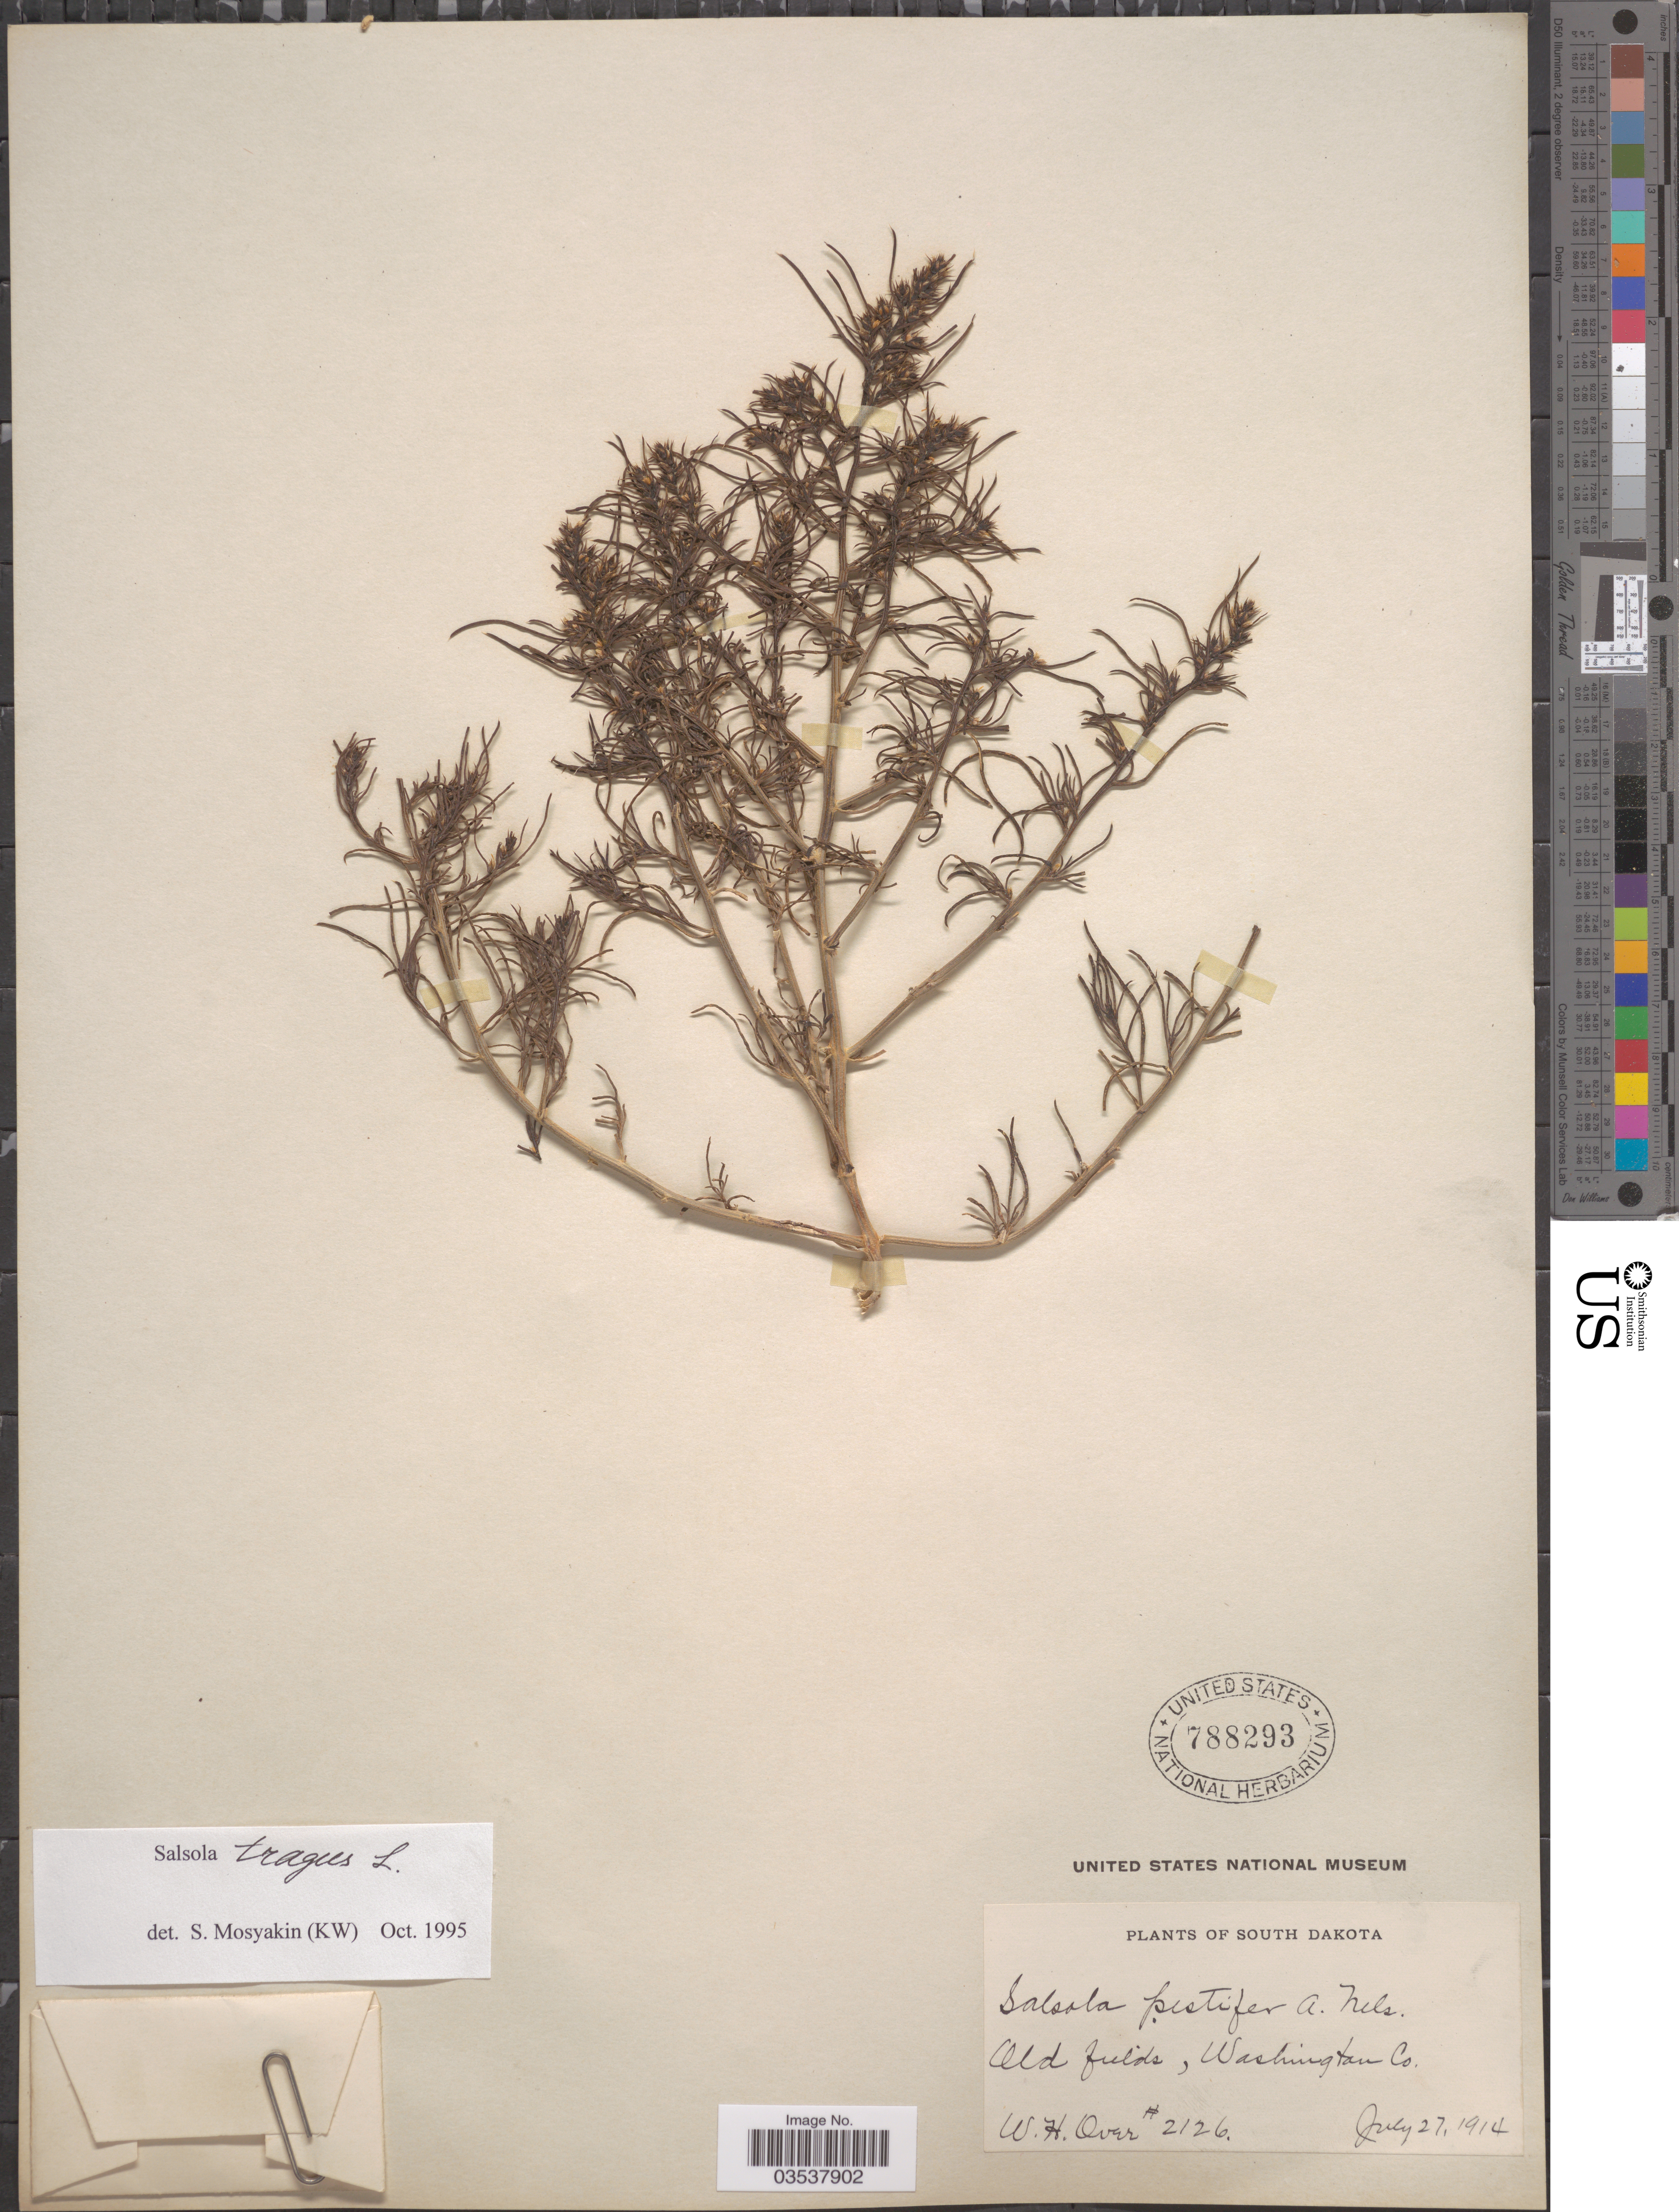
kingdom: Plantae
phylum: Tracheophyta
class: Magnoliopsida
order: Caryophyllales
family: Amaranthaceae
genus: Salsola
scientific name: Salsola tragus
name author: L.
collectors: W. Over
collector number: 2126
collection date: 1914-07-27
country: United States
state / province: South Dakota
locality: Old fields, Washington Co.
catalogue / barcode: US 788293